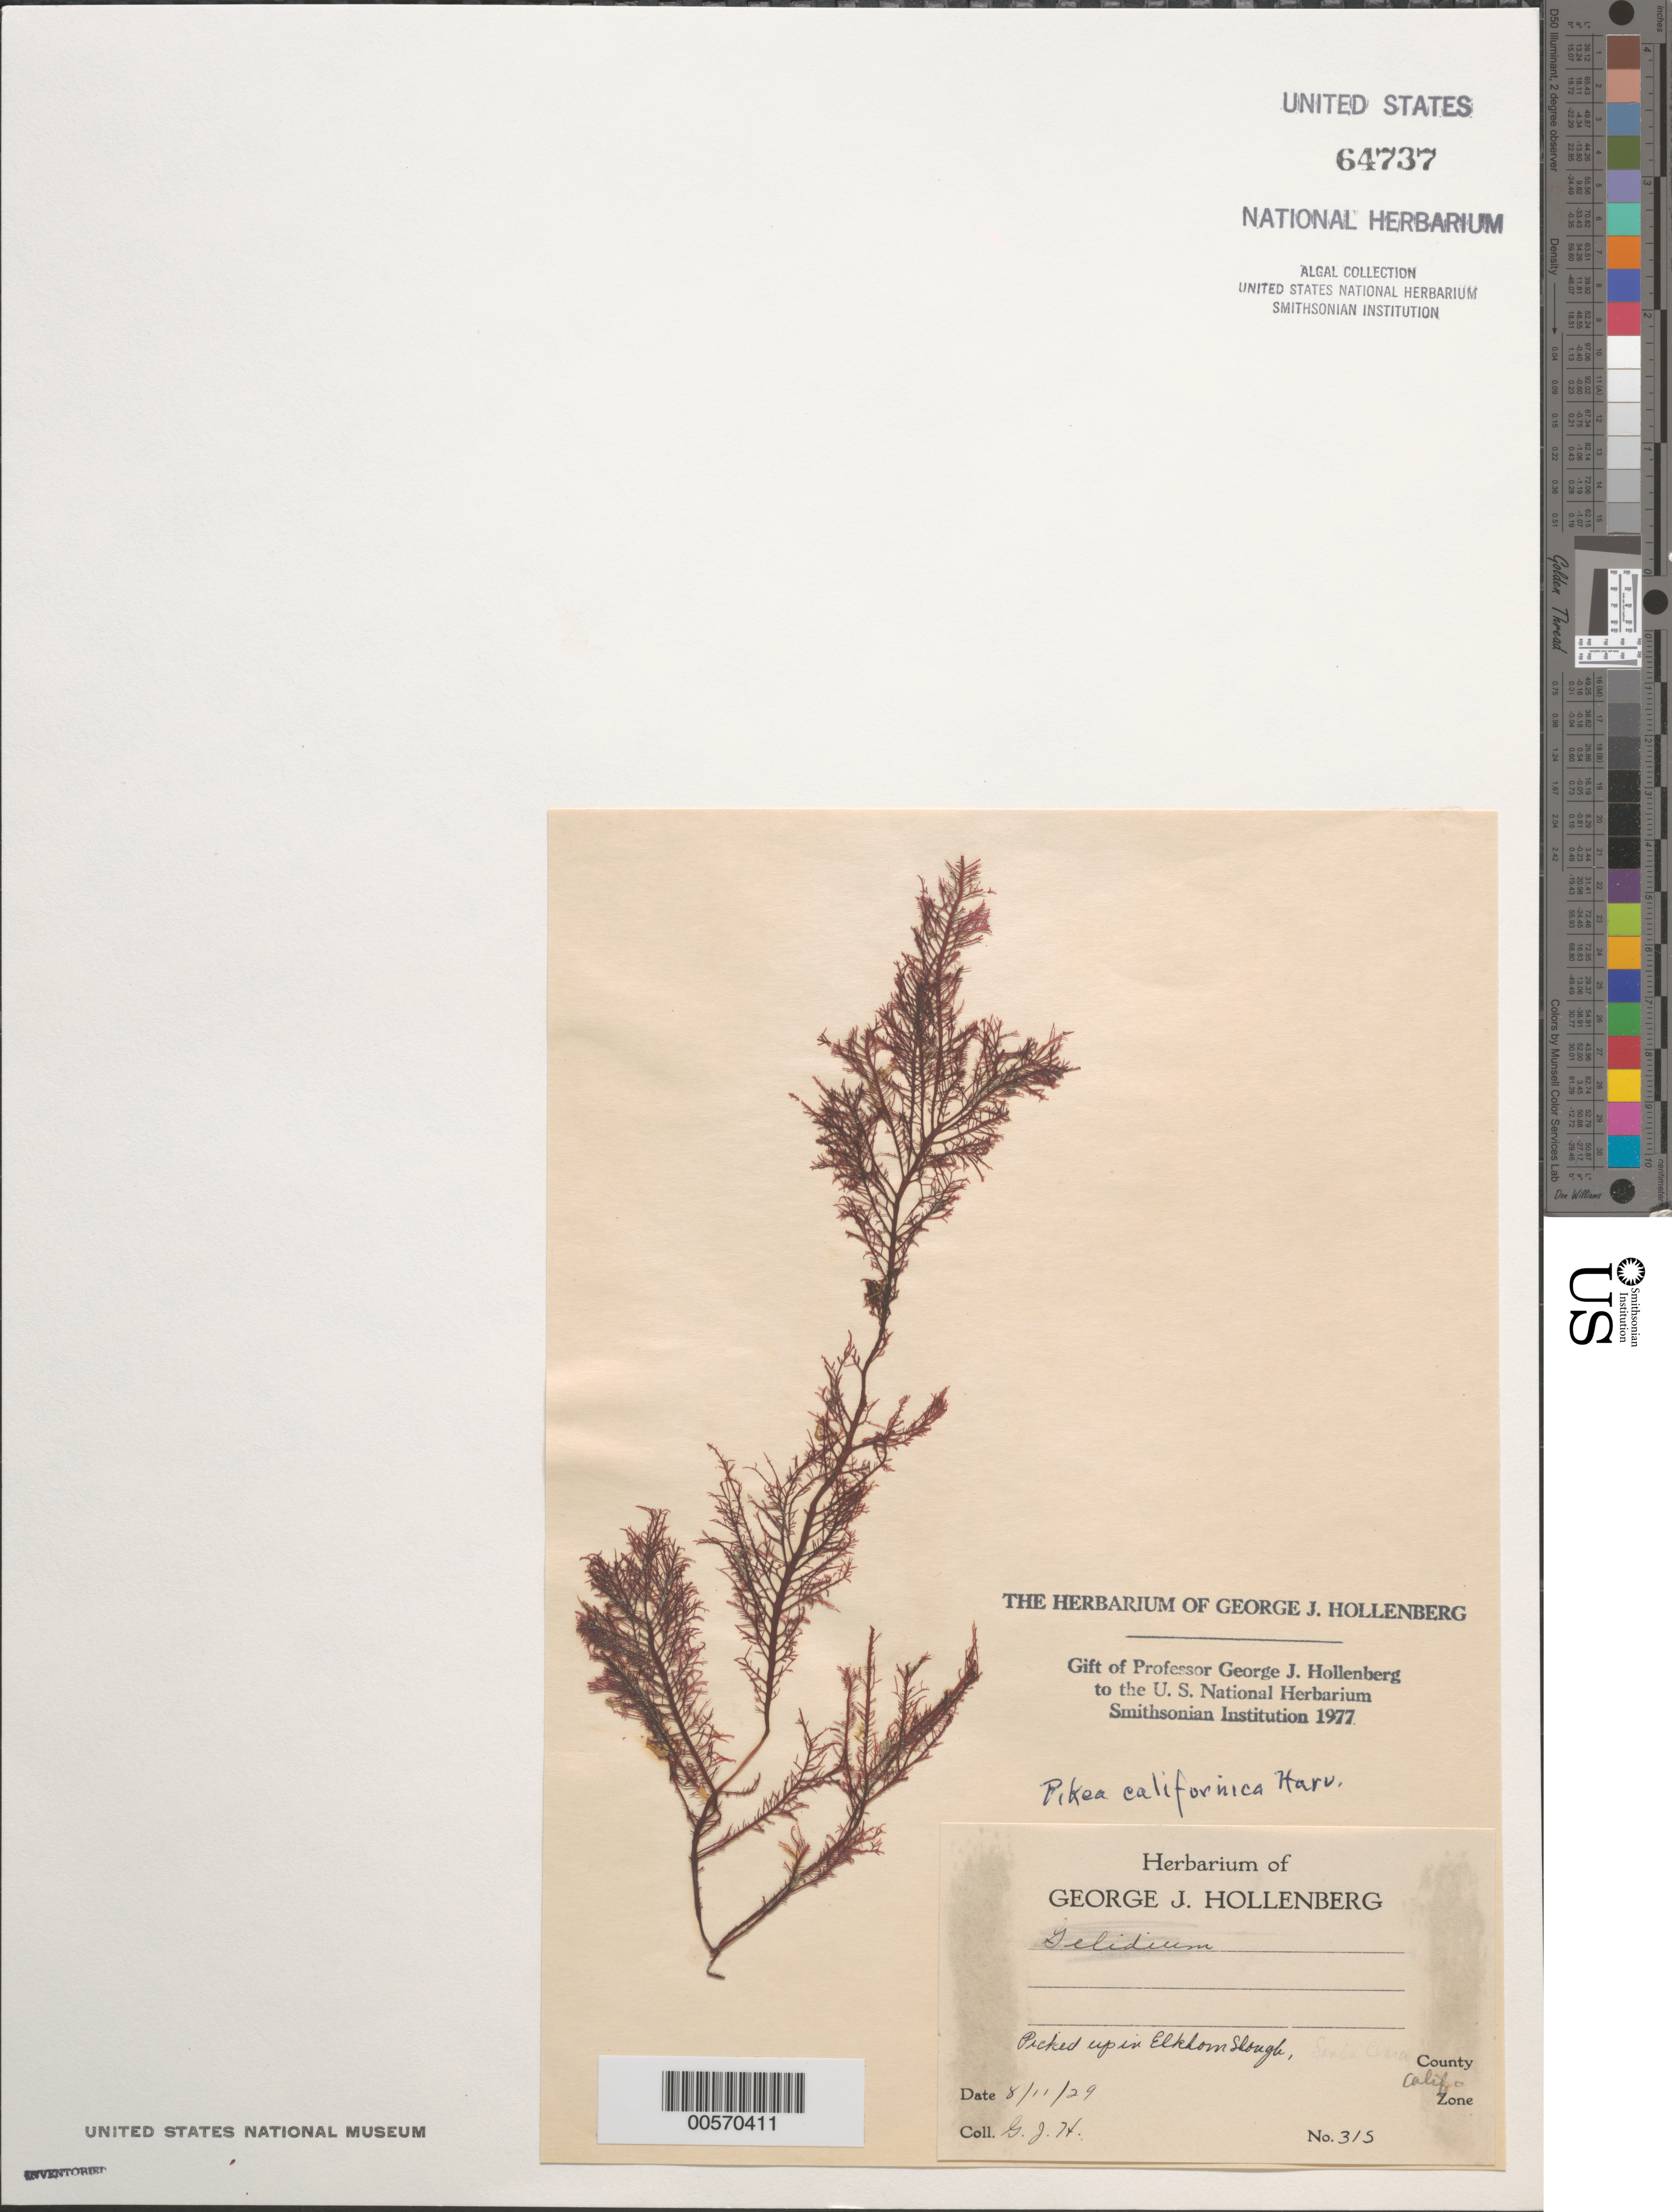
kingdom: Plantae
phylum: Rhodophyta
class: Florideophyceae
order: Gigartinales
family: Dumontiaceae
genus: Pikea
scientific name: Pikea californica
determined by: Hollenberg, George J.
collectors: G. Hollenberg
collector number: GJH 315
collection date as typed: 11 Aug 1929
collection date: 1929-08-11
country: United States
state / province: California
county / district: Monterey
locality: Elkhorn Slough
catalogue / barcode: US 64737